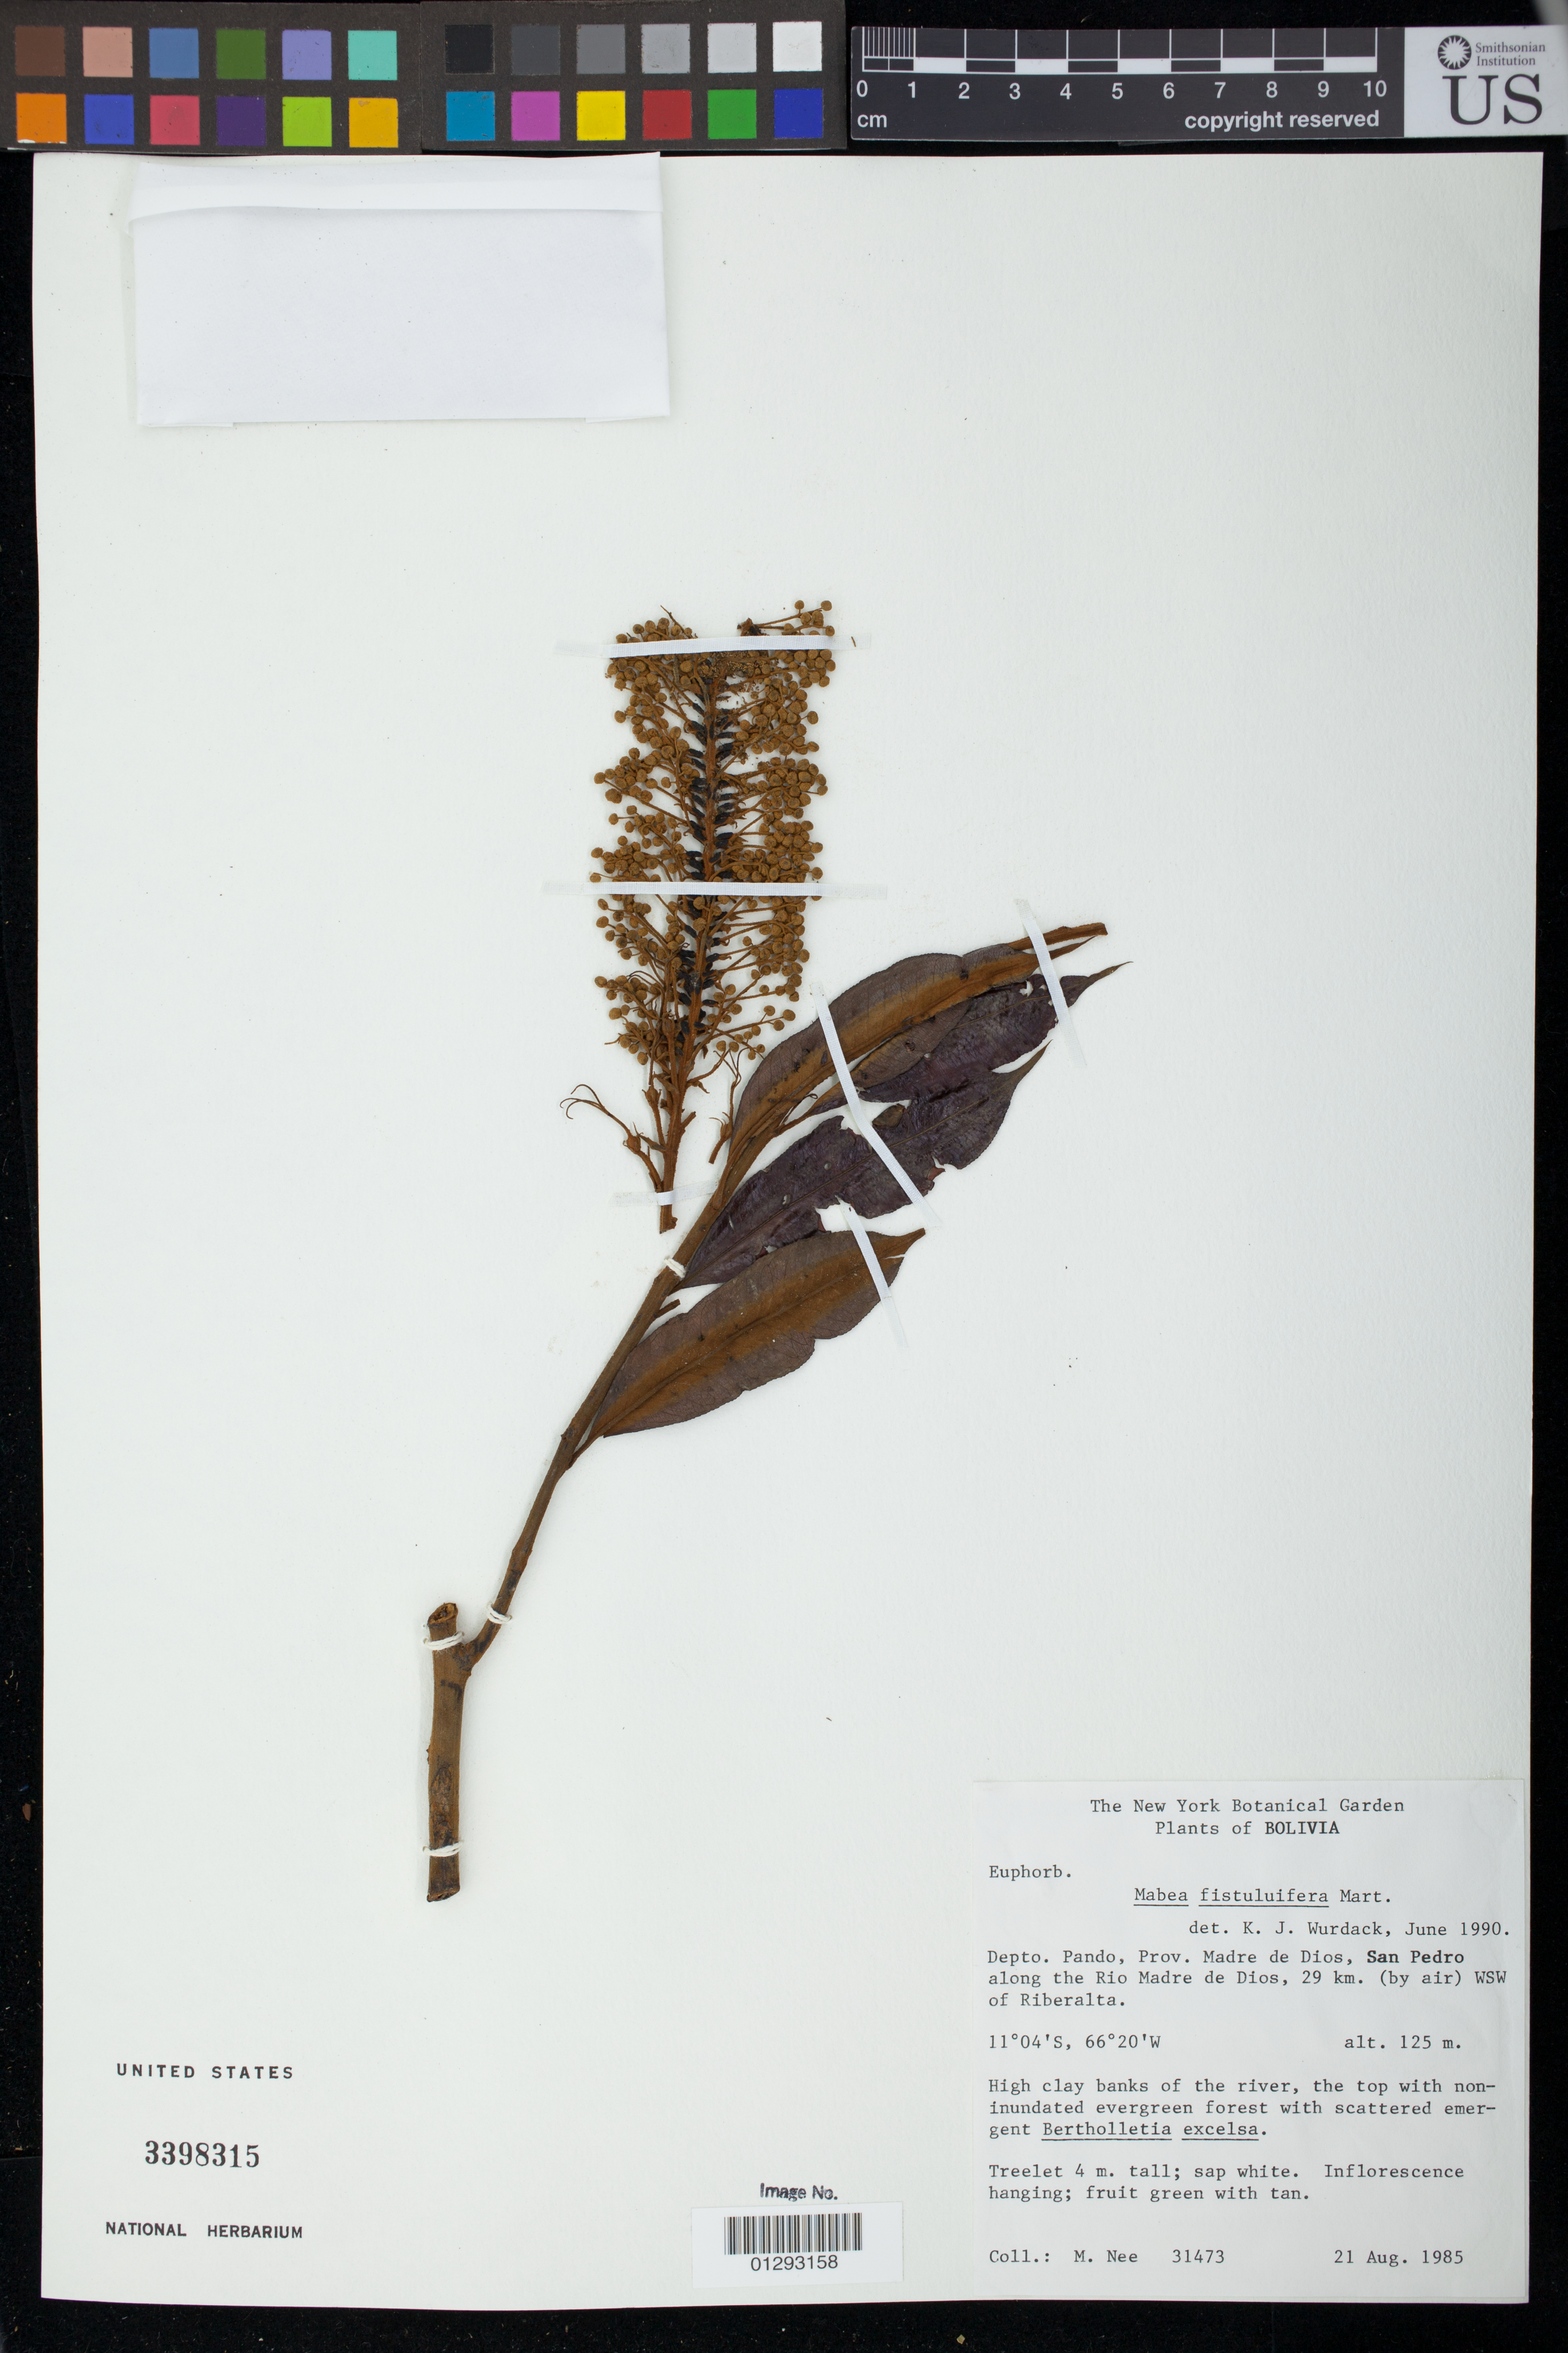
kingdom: Plantae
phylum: Tracheophyta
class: Magnoliopsida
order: Malpighiales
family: Euphorbiaceae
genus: Mabea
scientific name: Mabea fistulifera subsp. fistulifera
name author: Mart.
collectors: M. Nee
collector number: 31473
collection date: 1985-08-21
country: Bolivia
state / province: Pando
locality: Prov. Madre de Dios, San Pedro along the Rio Madre de Dios, 29 km. (by air) WSW of Riberalta.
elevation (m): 125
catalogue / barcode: US 3398315